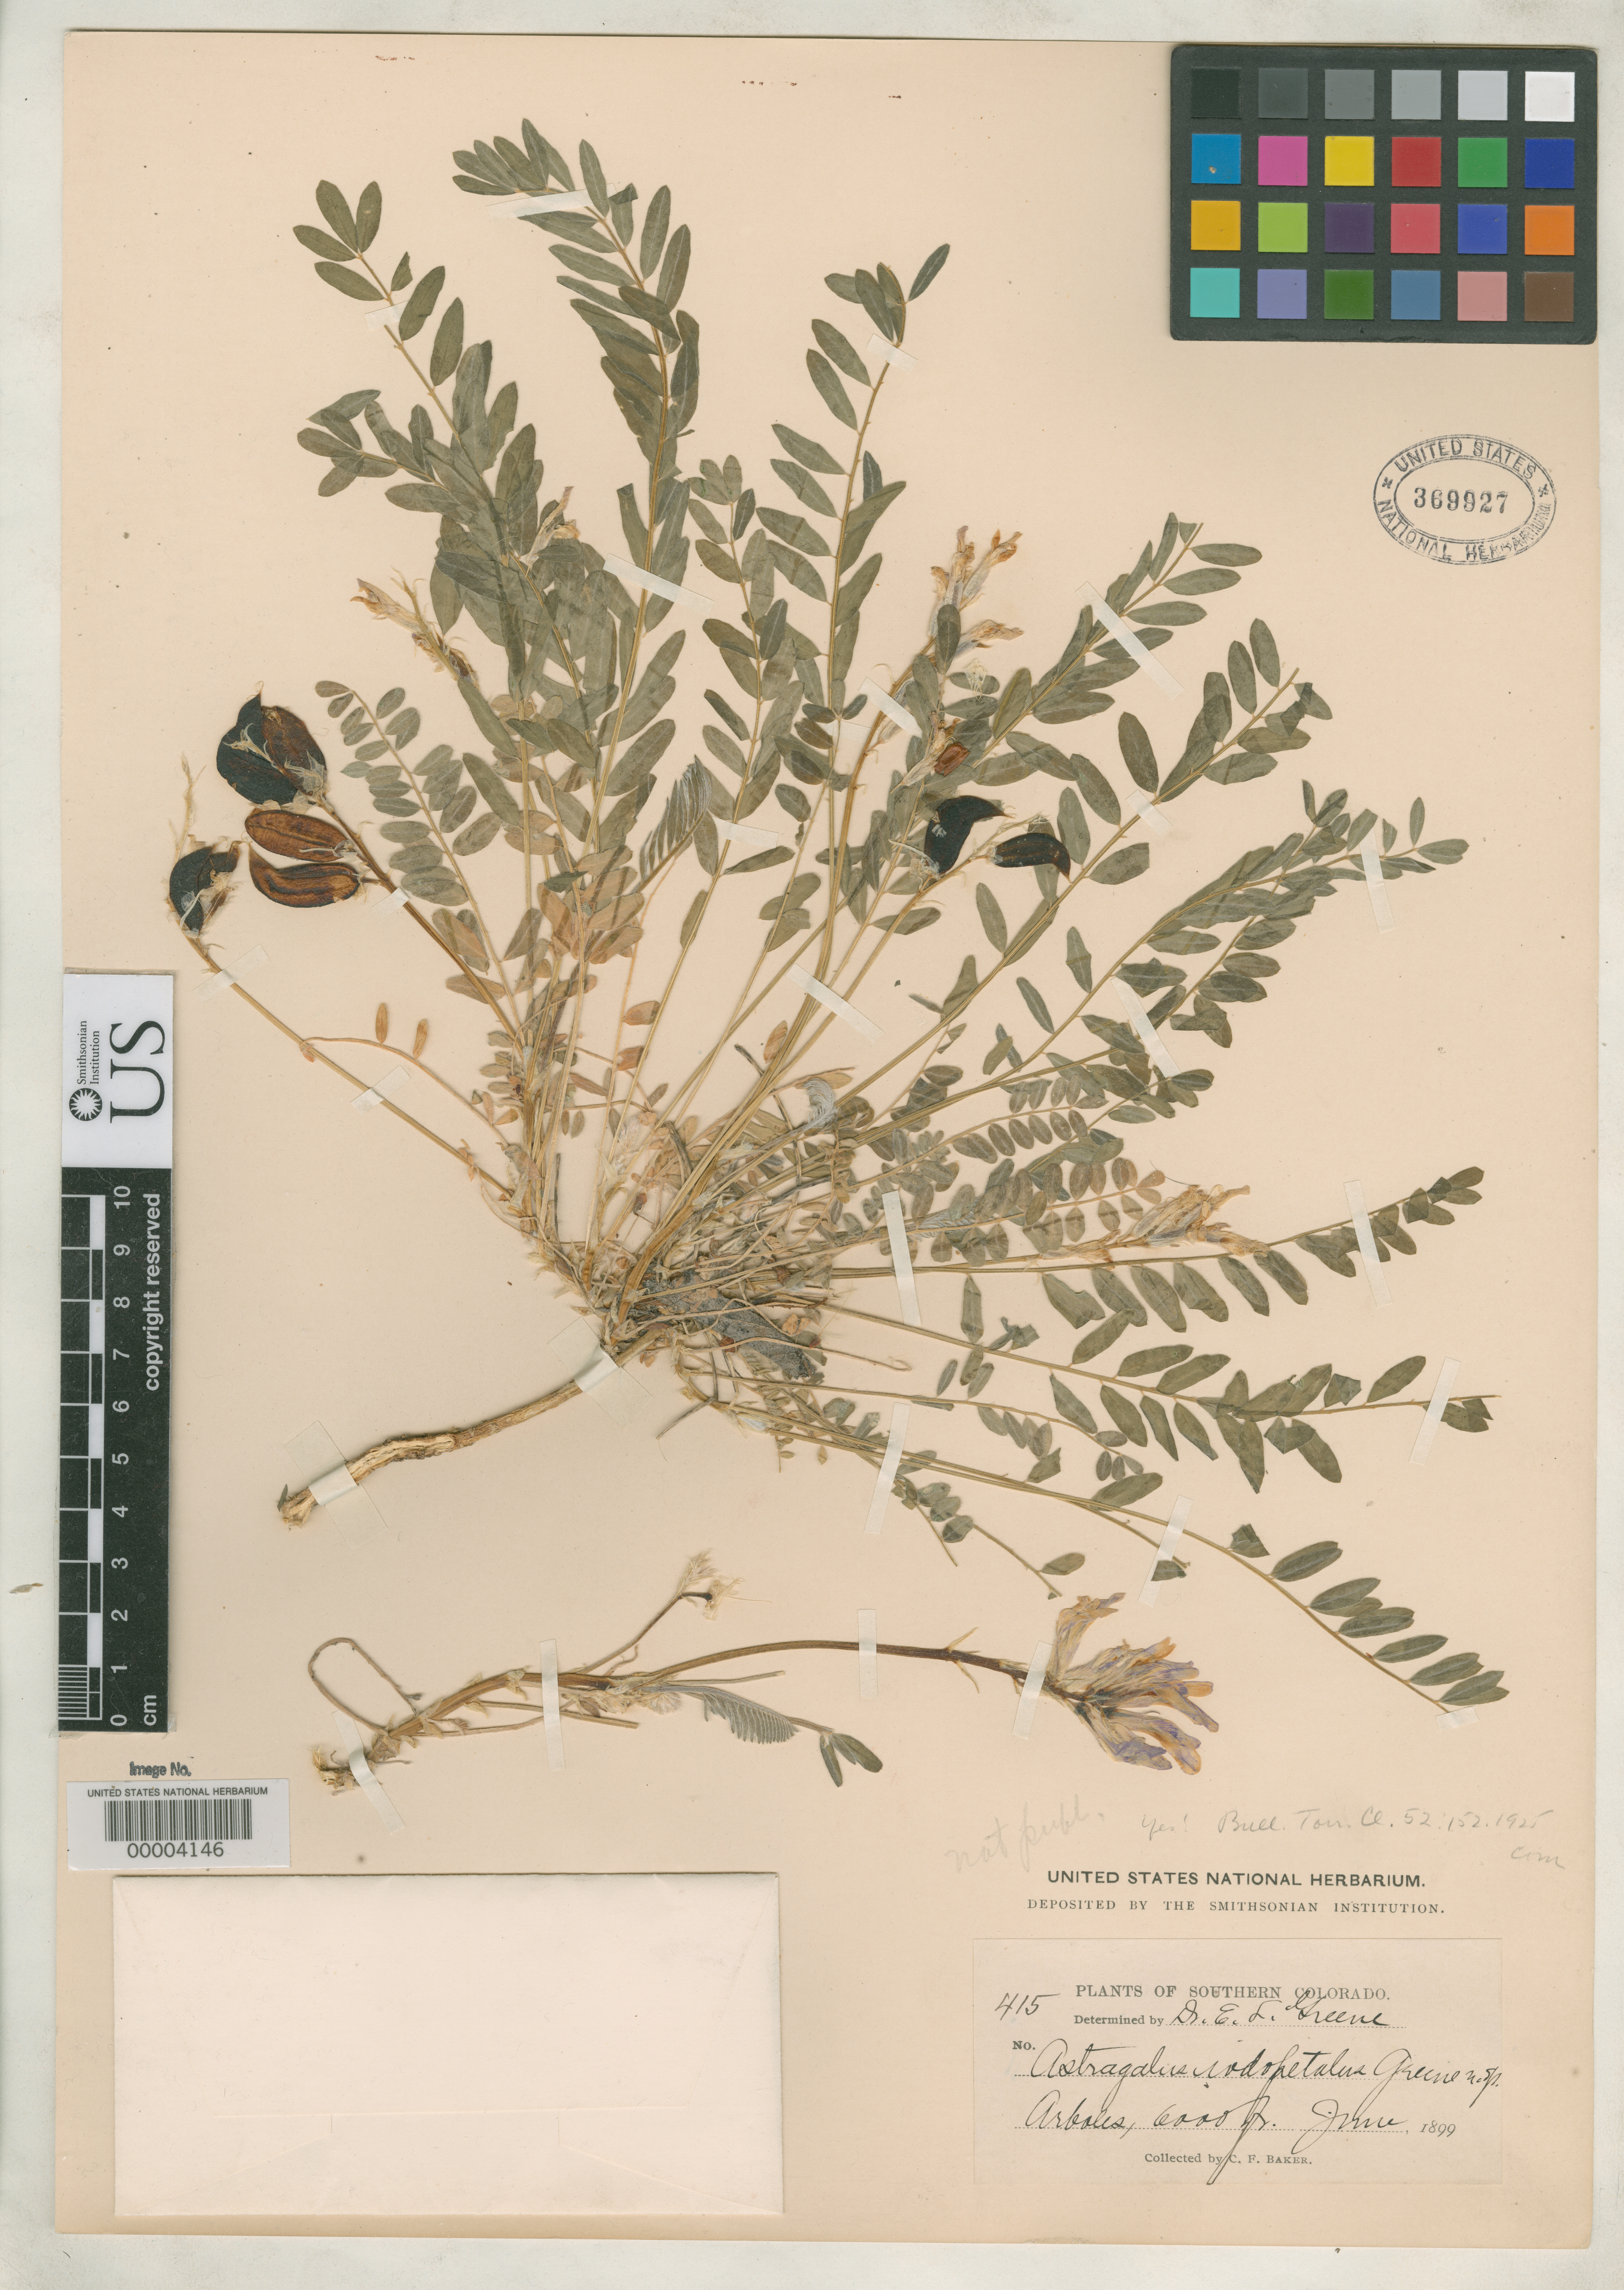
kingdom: Plantae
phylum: Tracheophyta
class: Magnoliopsida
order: Fabales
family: Fabaceae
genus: Xylophacos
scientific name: Xylophacos iodopetalus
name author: Greene ex Rydb.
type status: Isotype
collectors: C. F. Baker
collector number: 415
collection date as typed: Jun 1899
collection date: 1899-06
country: United States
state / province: Colorado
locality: Arboles.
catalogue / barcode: US 369927